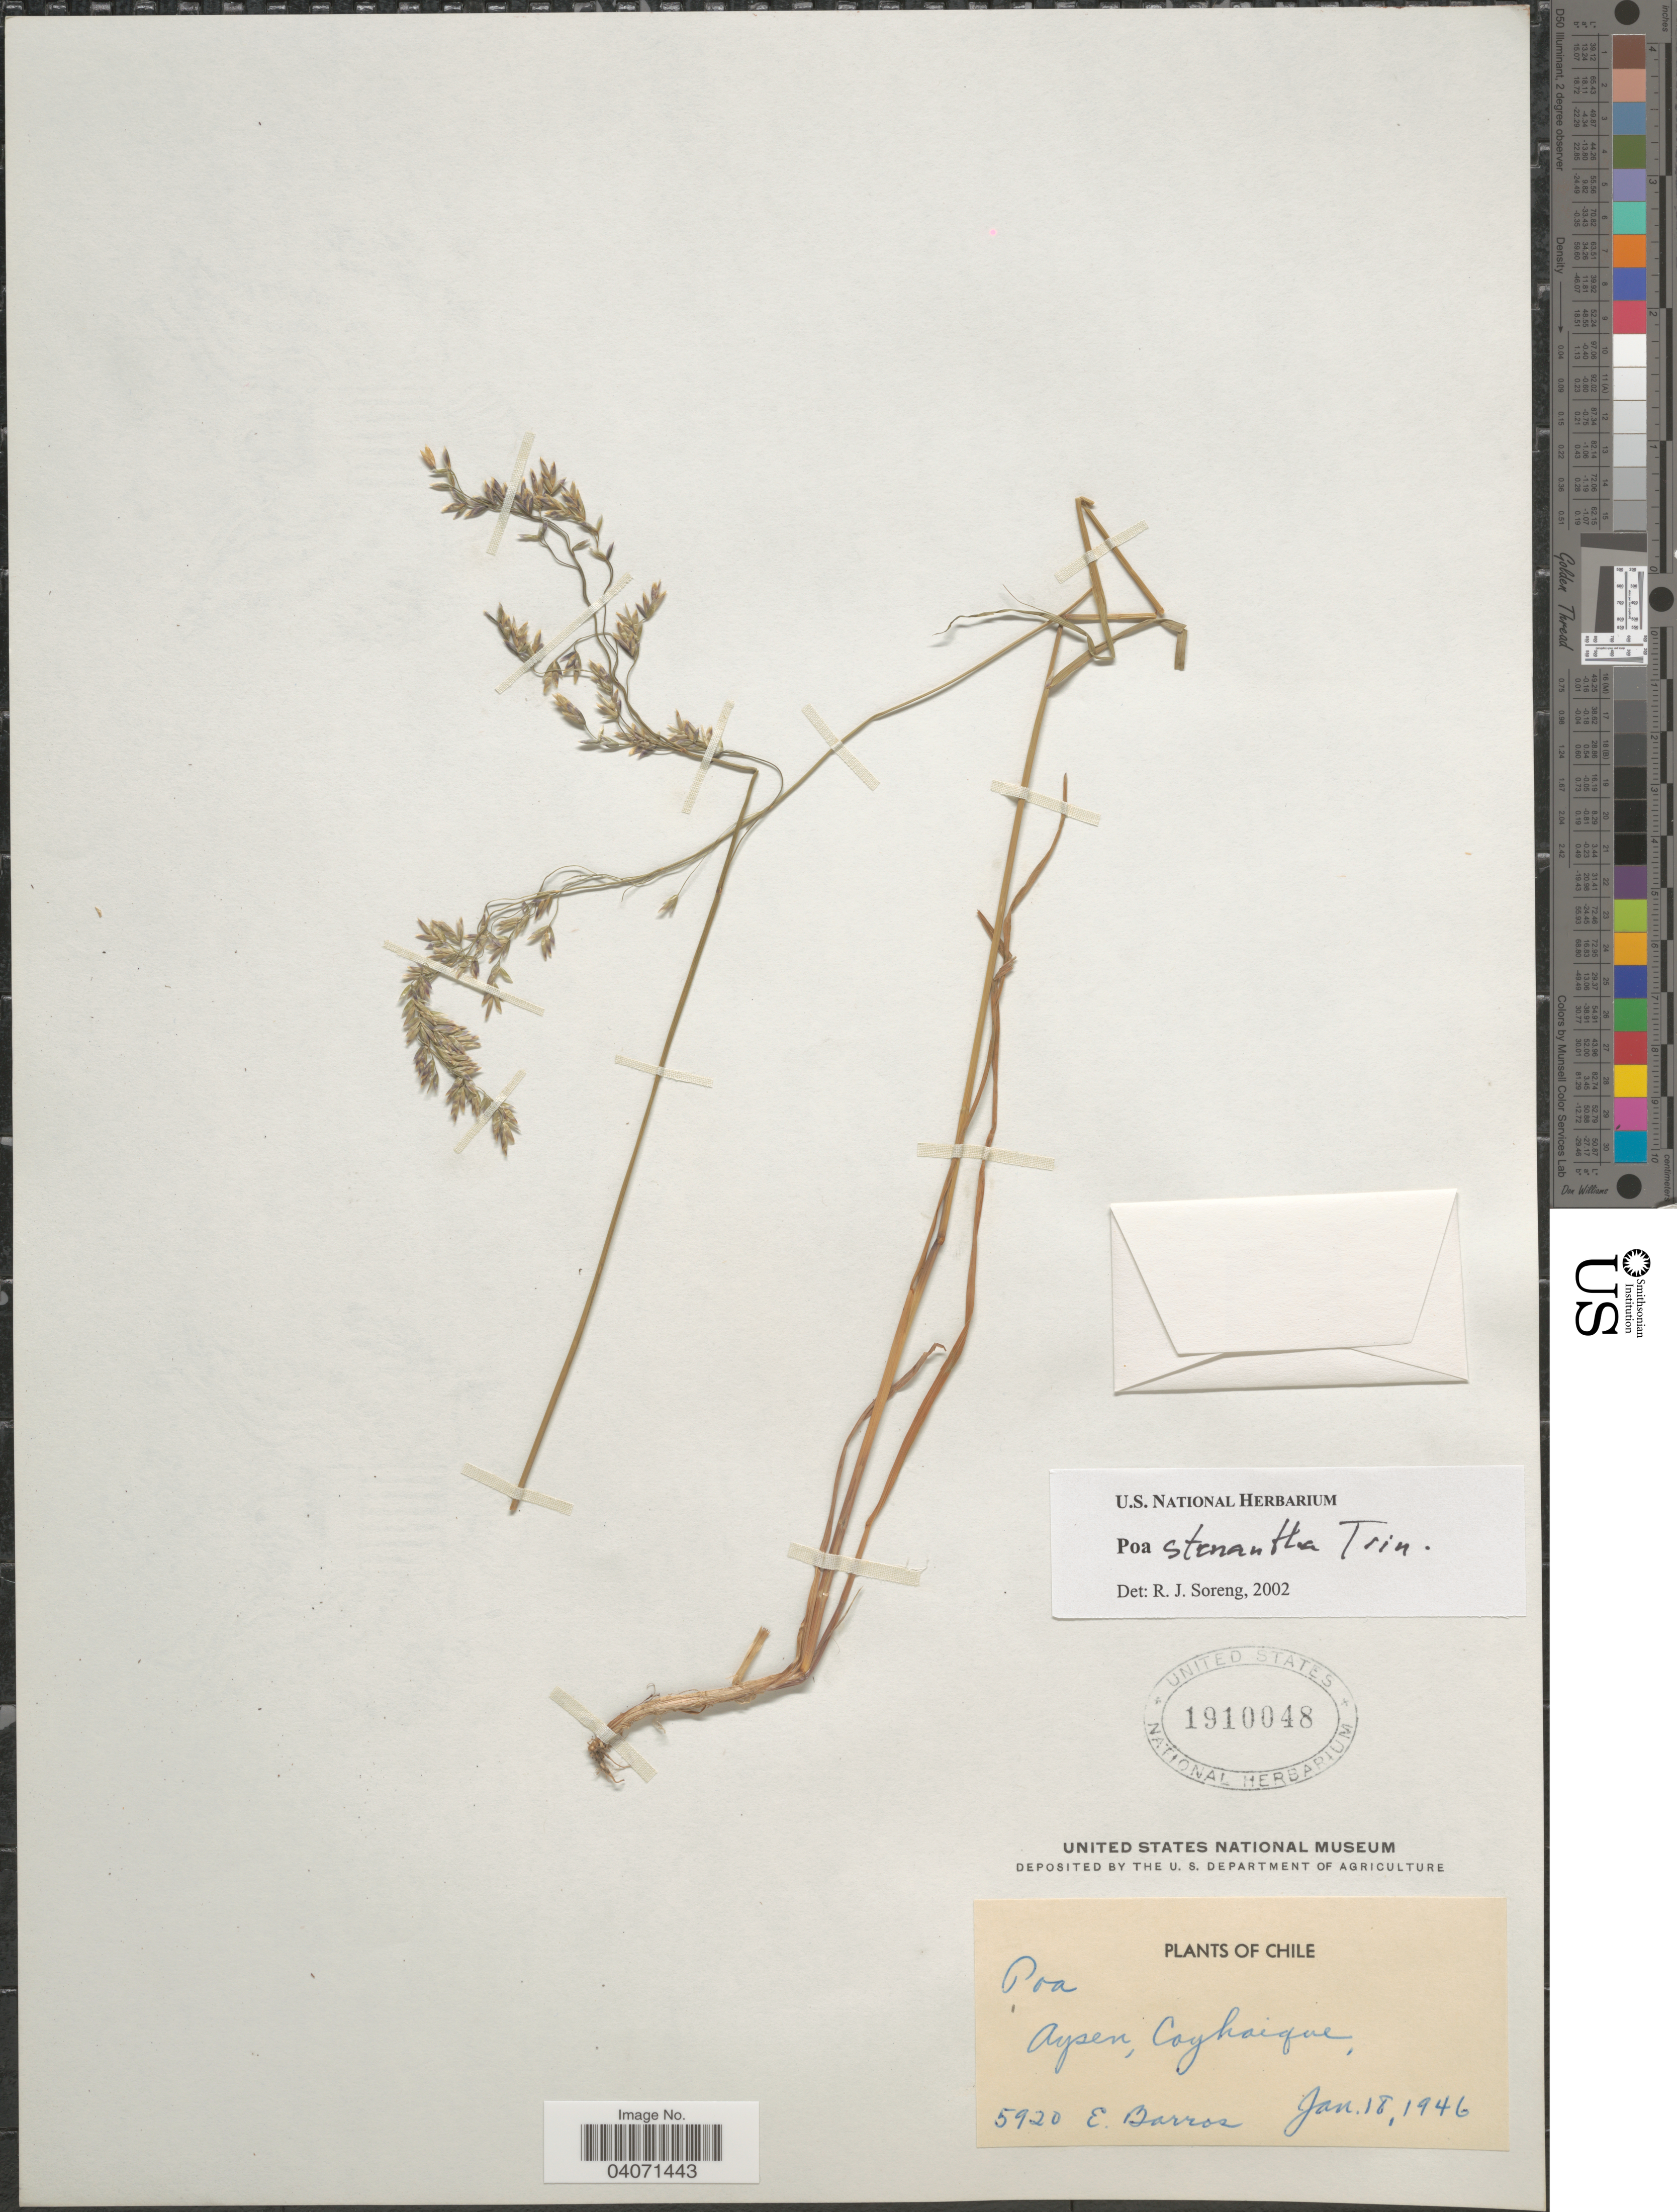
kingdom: Plantae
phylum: Tracheophyta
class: Liliopsida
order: Poales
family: Poaceae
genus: Poa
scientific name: Poa stenantha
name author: Trin.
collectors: E. Barros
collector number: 5920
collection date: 1946-01-18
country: Chile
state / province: Aisén (XI)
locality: Aysen, Coyhaique.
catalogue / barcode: US 1910048